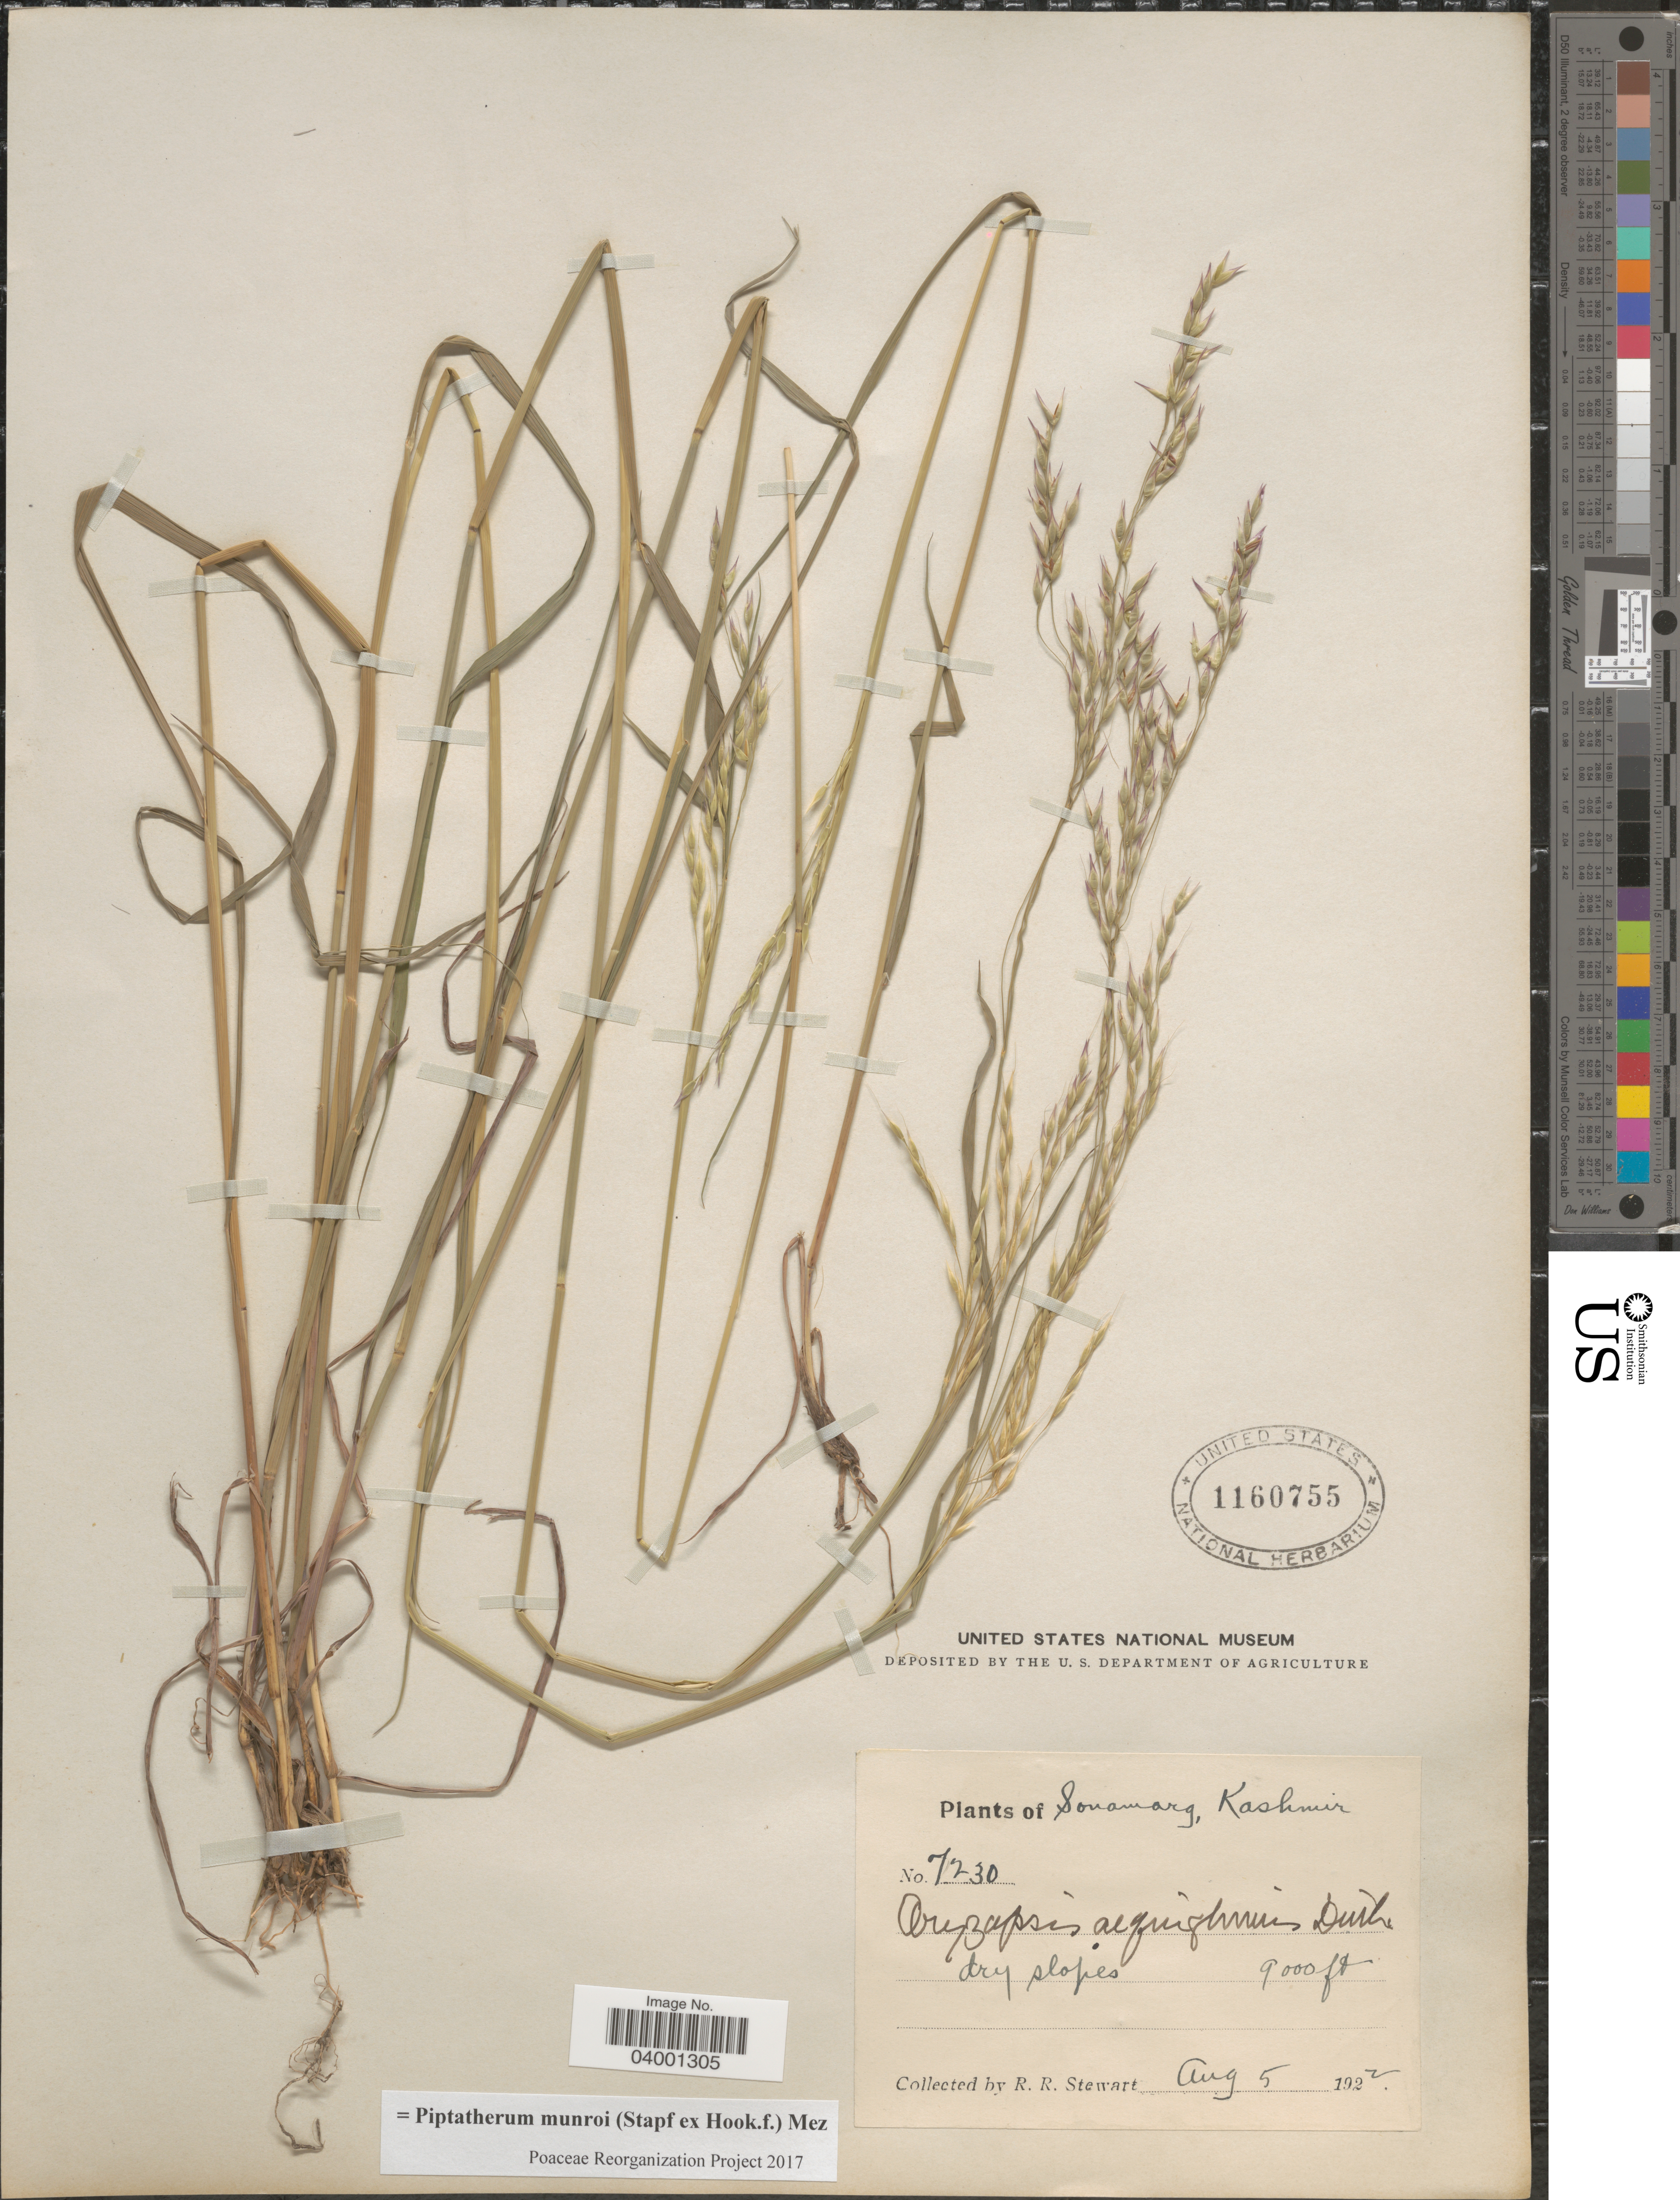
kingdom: Plantae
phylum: Tracheophyta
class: Liliopsida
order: Poales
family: Poaceae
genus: Piptatherum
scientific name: Piptatherum munroi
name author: (Stapf) Mez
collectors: R. Stewart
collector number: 7230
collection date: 1922-08-05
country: India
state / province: Jammu and Kashmir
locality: Sonamarg, Kashmir.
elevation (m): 2743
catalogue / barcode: US 1160755